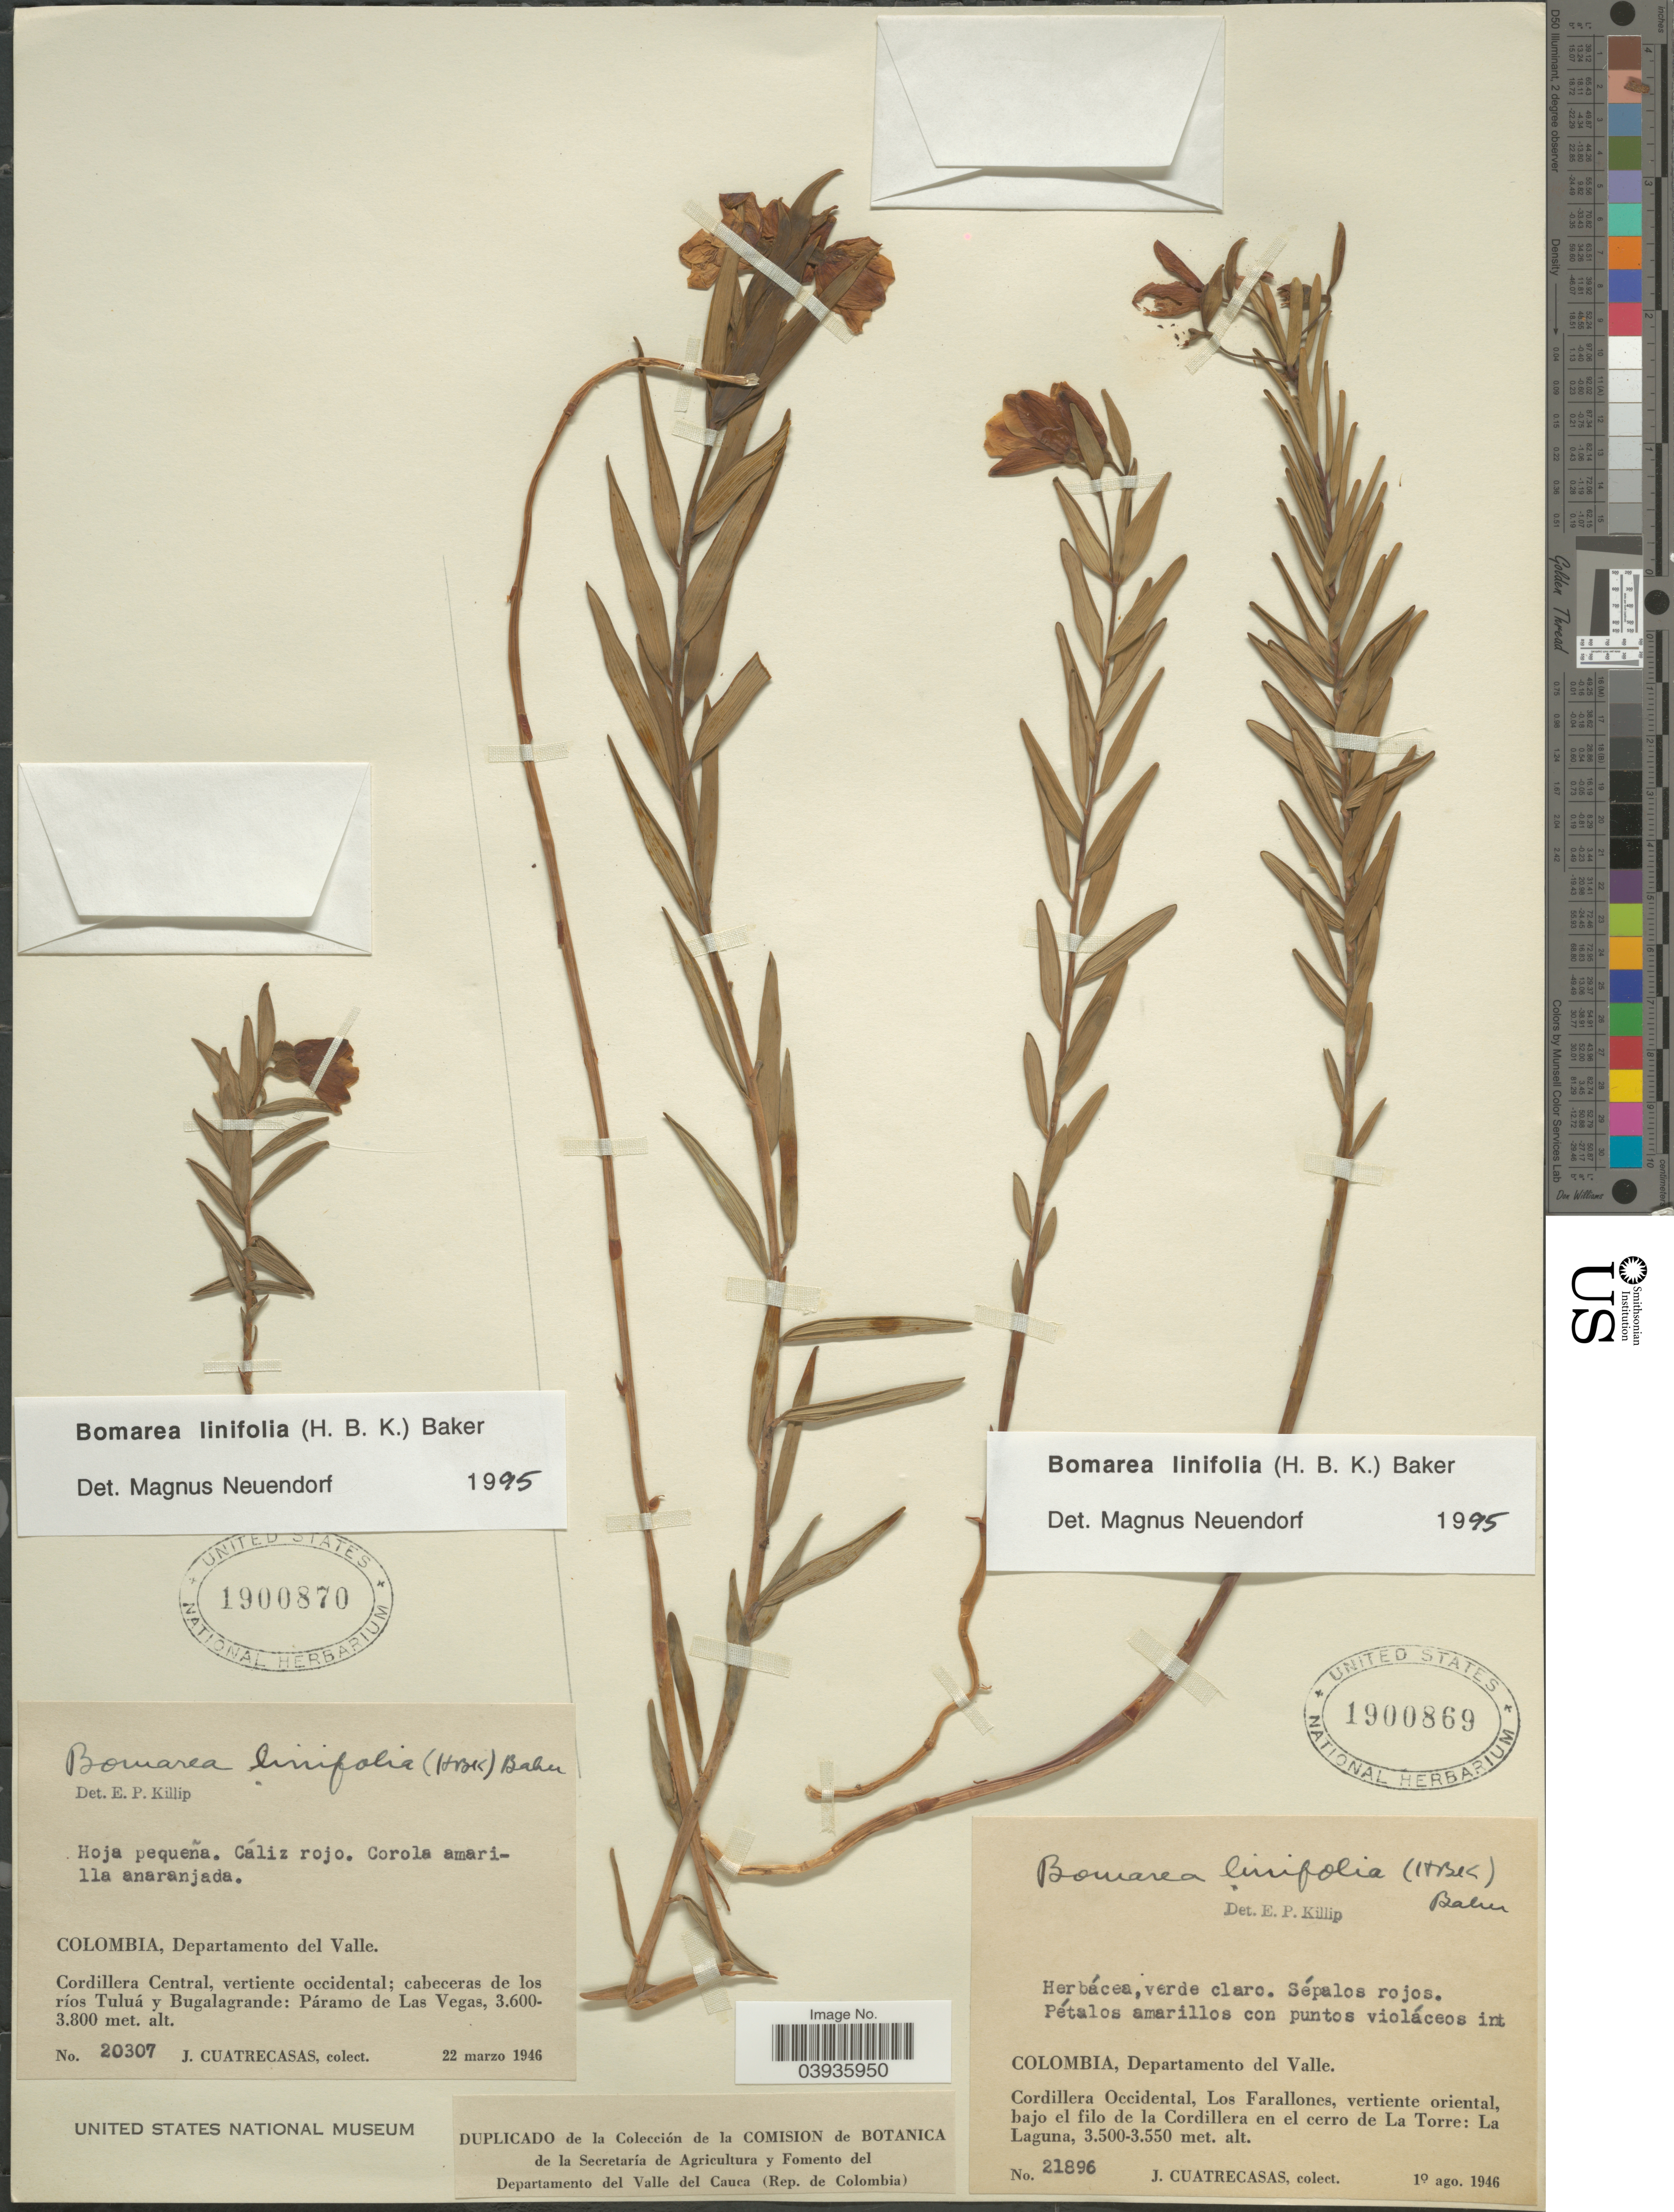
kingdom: Plantae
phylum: Tracheophyta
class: Liliopsida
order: Liliales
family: Alstroemeriaceae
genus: Bomarea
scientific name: Bomarea linifolia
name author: (Kunth) Baker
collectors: J. Cuatrecasas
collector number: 20307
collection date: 1946-03-22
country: Colombia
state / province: Valle del Cauca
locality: Departamento del Valle. Cordillera Central, vertiente occidental; cabeceras de los ríos Tuluá y Bugalagrande: Páramo de La Vegas.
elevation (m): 3600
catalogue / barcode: US 1900870